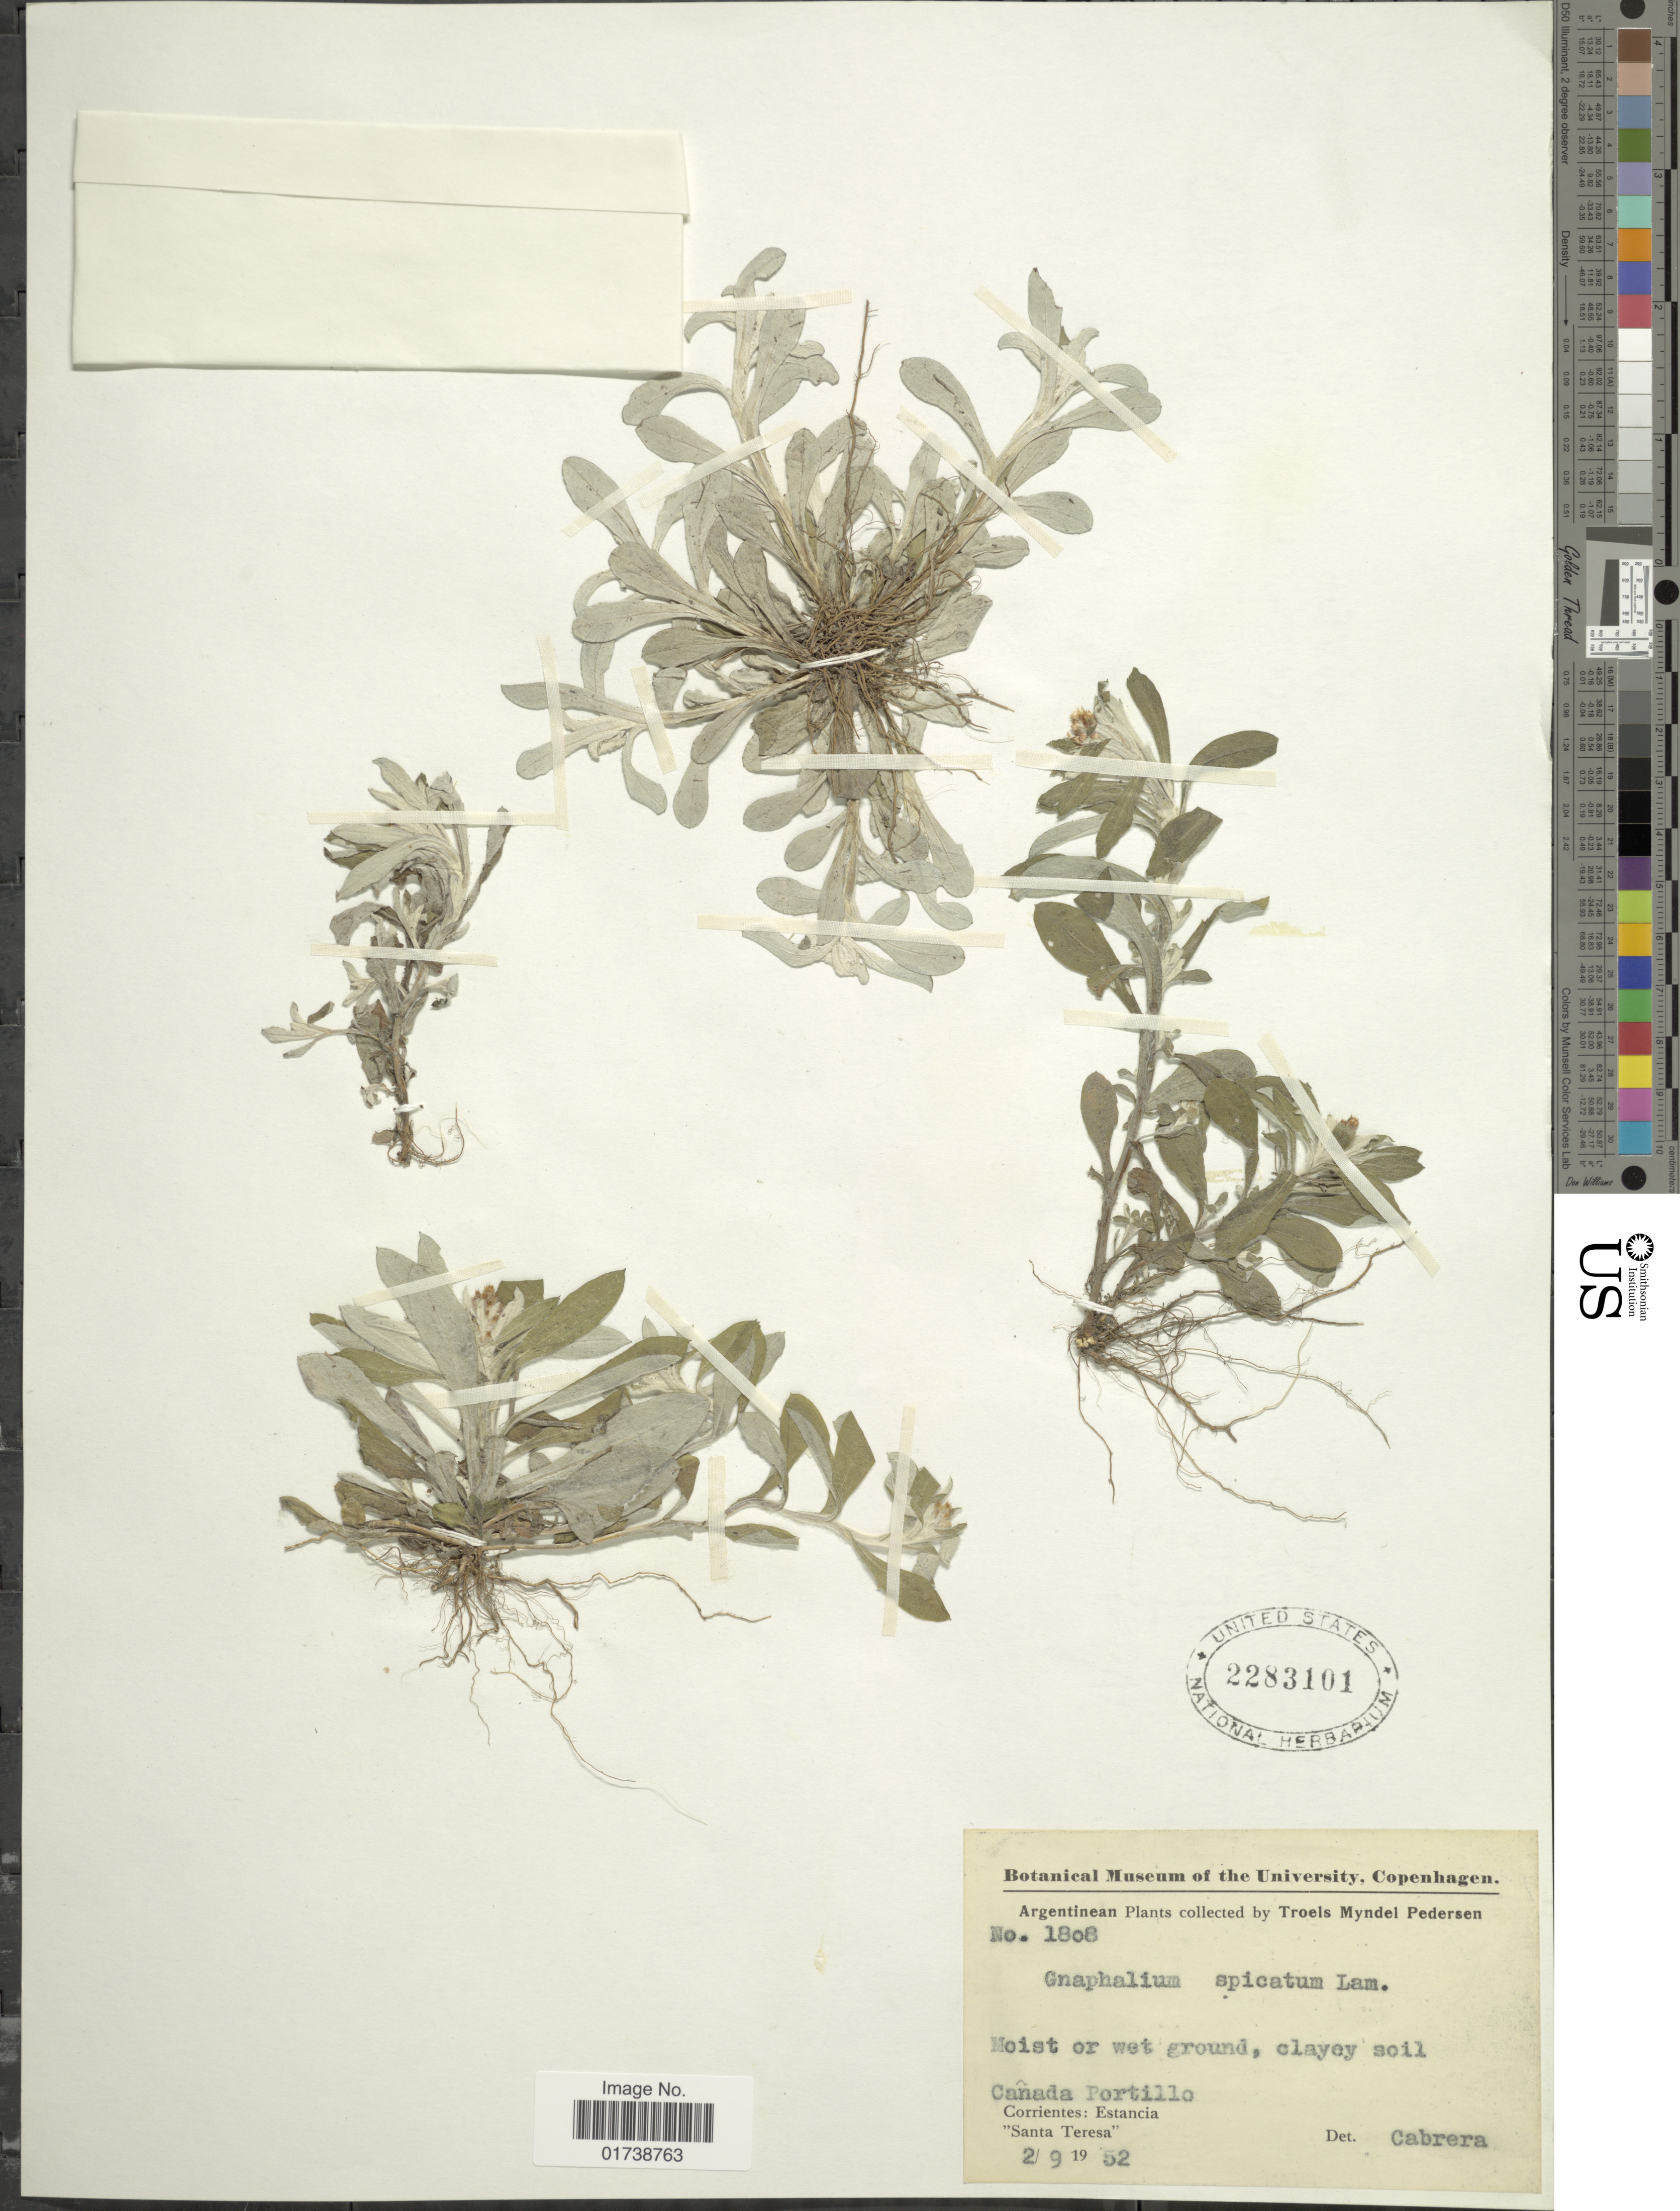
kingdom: Plantae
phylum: Tracheophyta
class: Magnoliopsida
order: Asterales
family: Asteraceae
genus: Gamochaeta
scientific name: Gamochaeta spicata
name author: (Lam.) Cabrera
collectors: T. Pederson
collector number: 1808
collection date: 1952-09-02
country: Argentina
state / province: Corrientes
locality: Canada Portillo, Corrientes: Estancia, "Santa Teresa"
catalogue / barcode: US 2283101